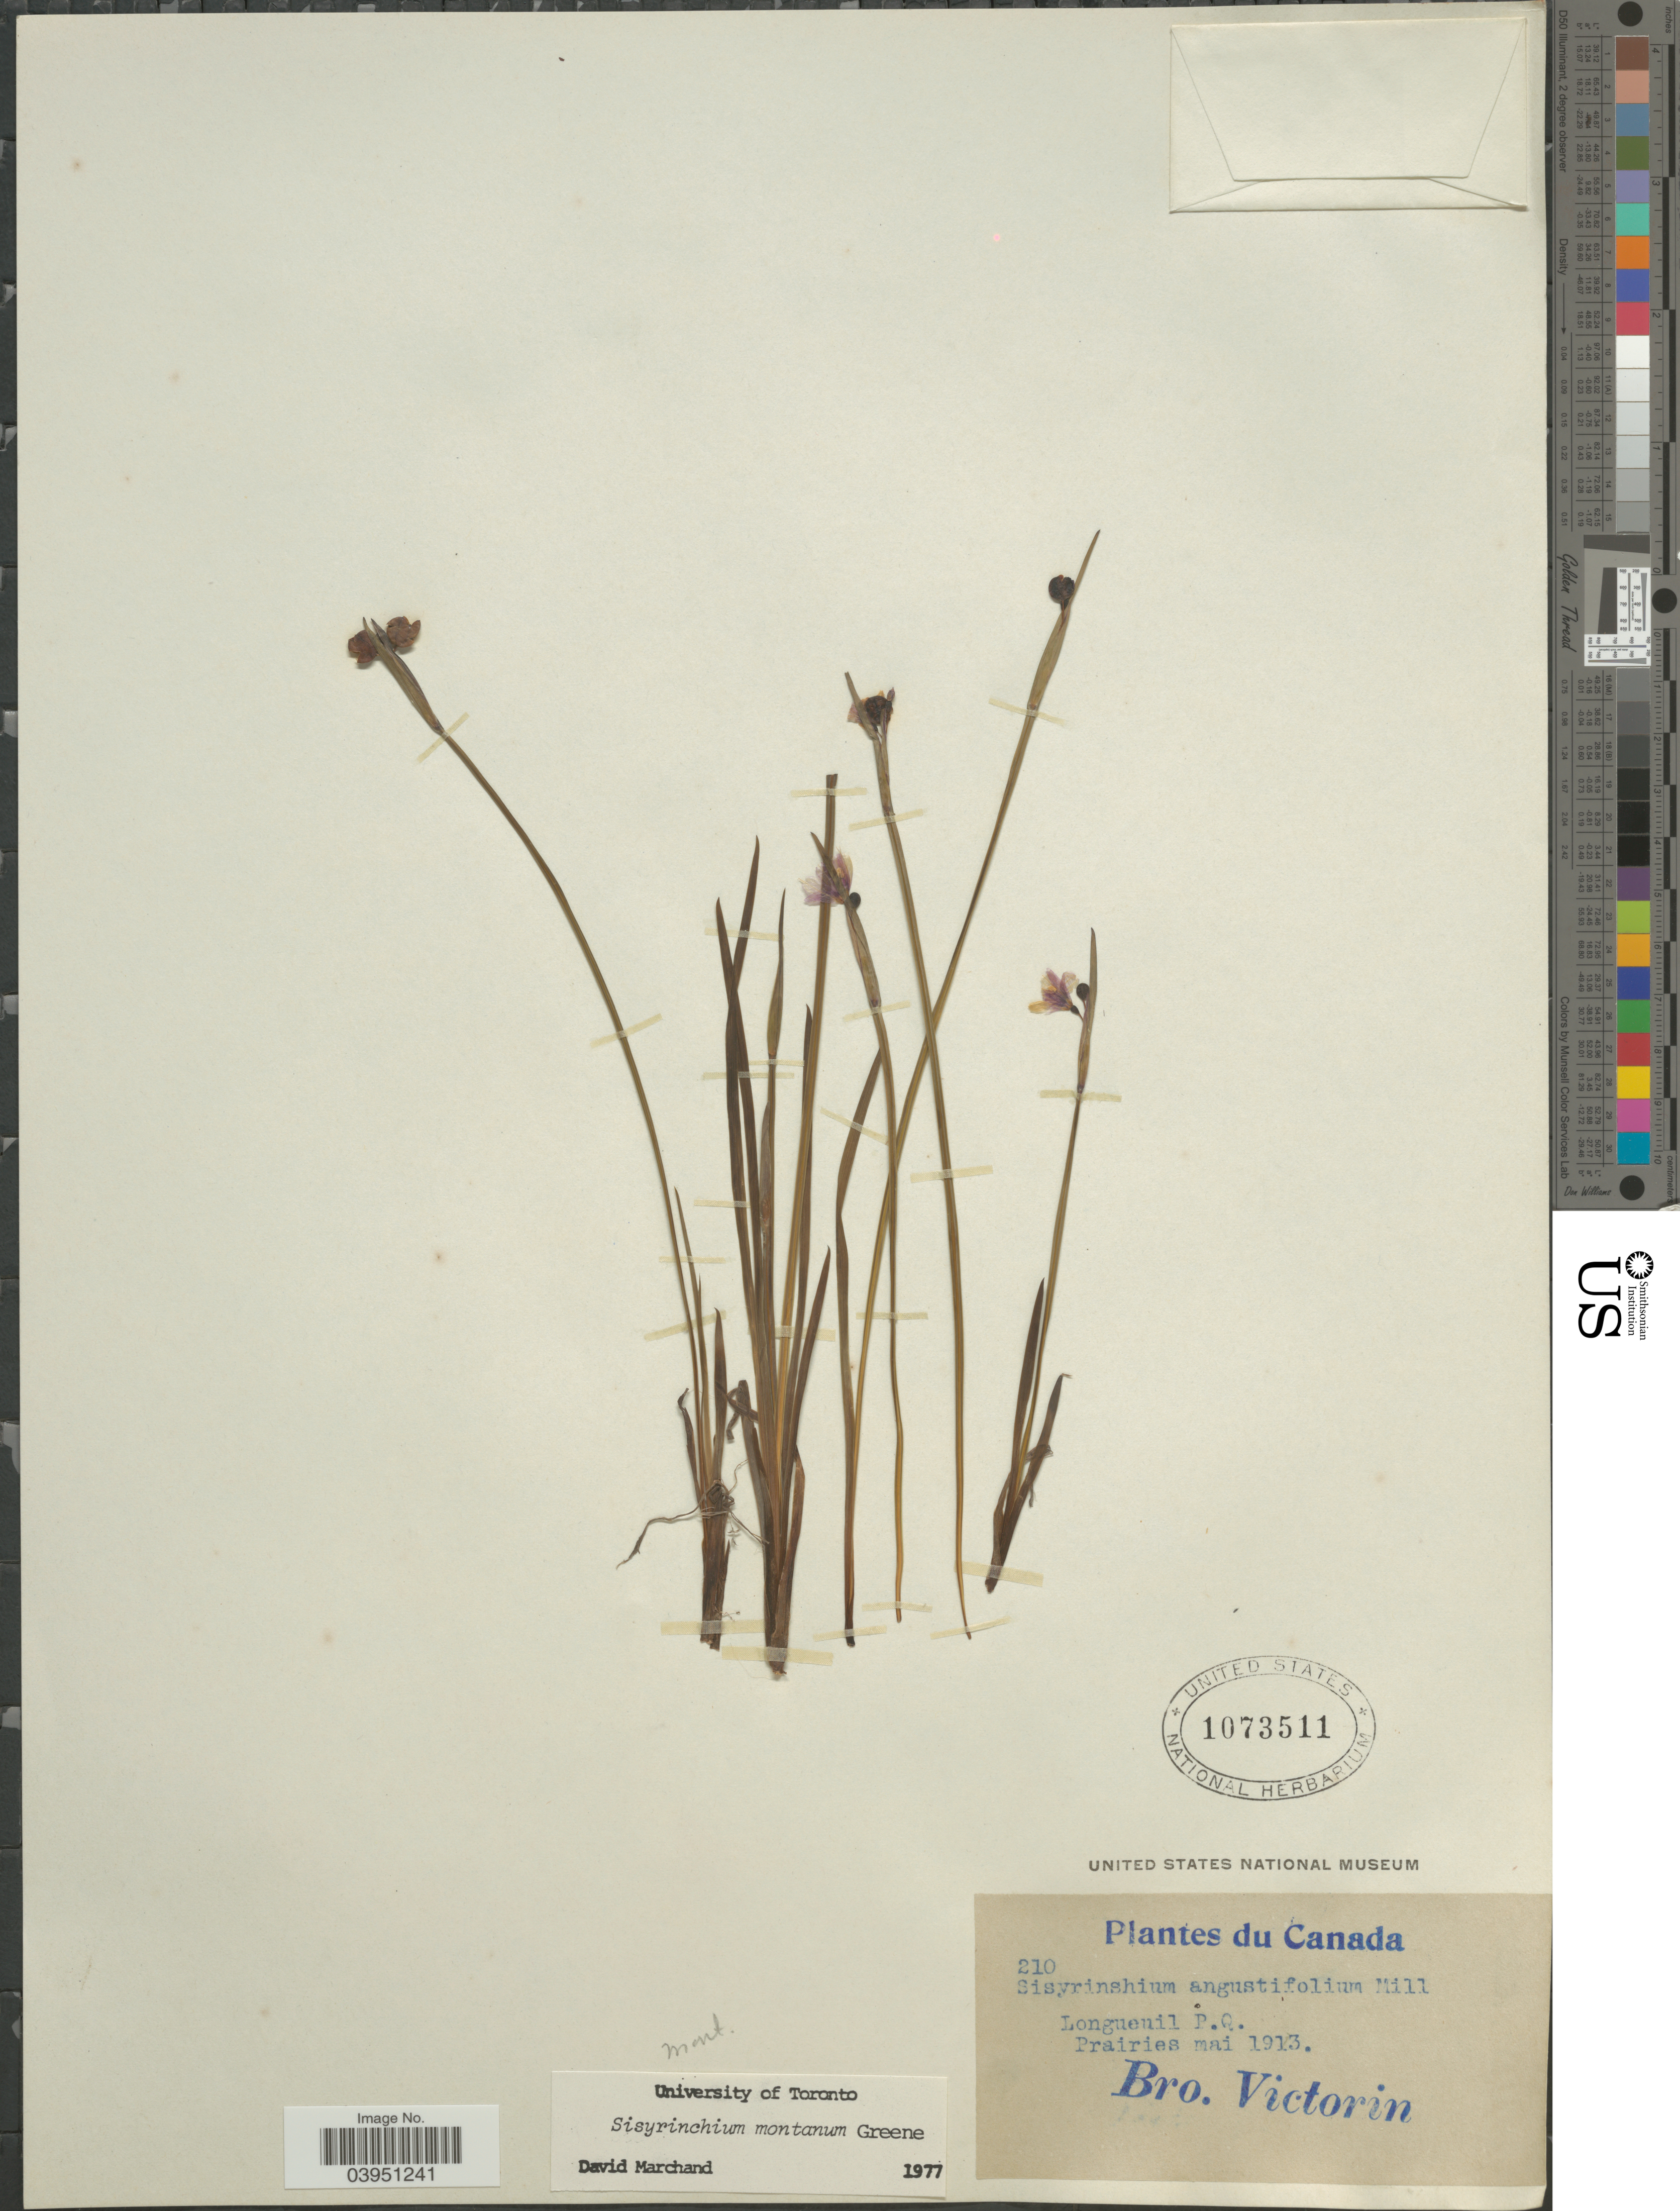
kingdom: Plantae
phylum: Tracheophyta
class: Liliopsida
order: Asparagales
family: Iridaceae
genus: Sisyrinchium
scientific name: Sisyrinchium montanum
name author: Greene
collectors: B. Victorin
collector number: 210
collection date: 1913-05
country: Canada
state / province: Quebec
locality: Longueuil P. Q.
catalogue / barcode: US 1073511